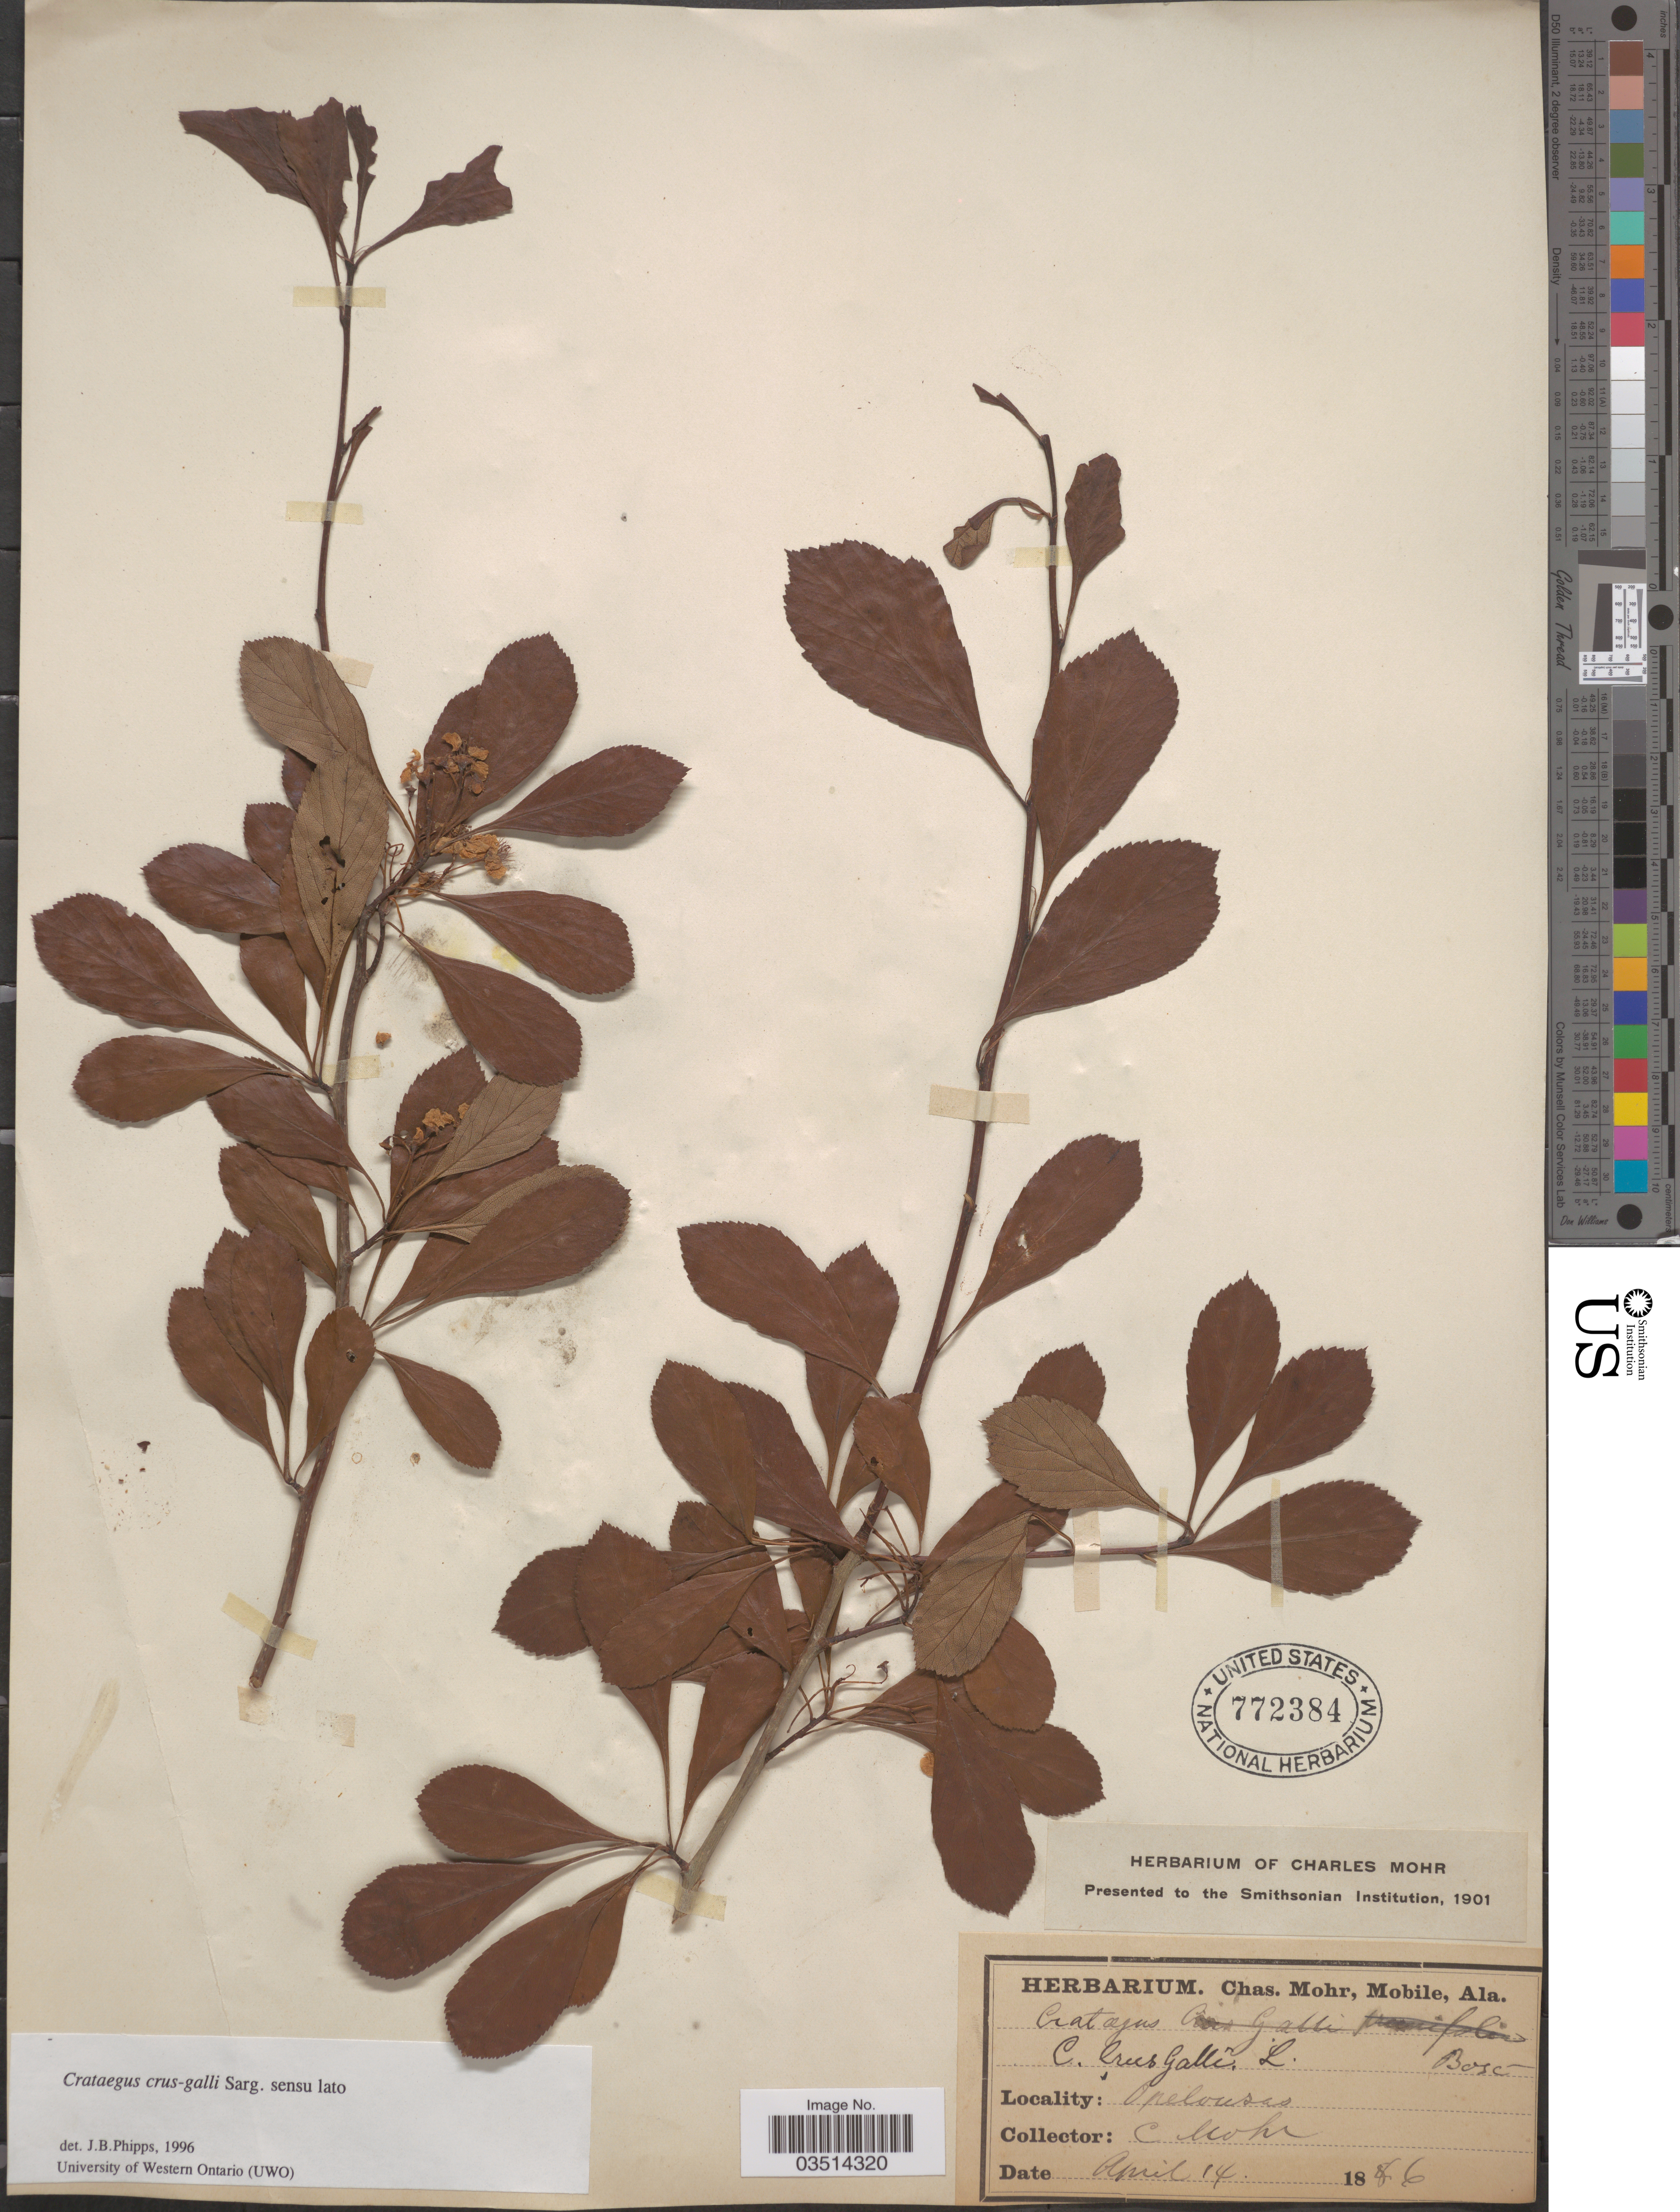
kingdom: Plantae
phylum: Tracheophyta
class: Magnoliopsida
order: Rosales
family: Rosaceae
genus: Crataegus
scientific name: Crataegus crus-galli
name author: L.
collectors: Mohr, C. T. (herbarium)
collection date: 1876-04-14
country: United States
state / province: Alabama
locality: Opelousas.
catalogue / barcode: US 772384